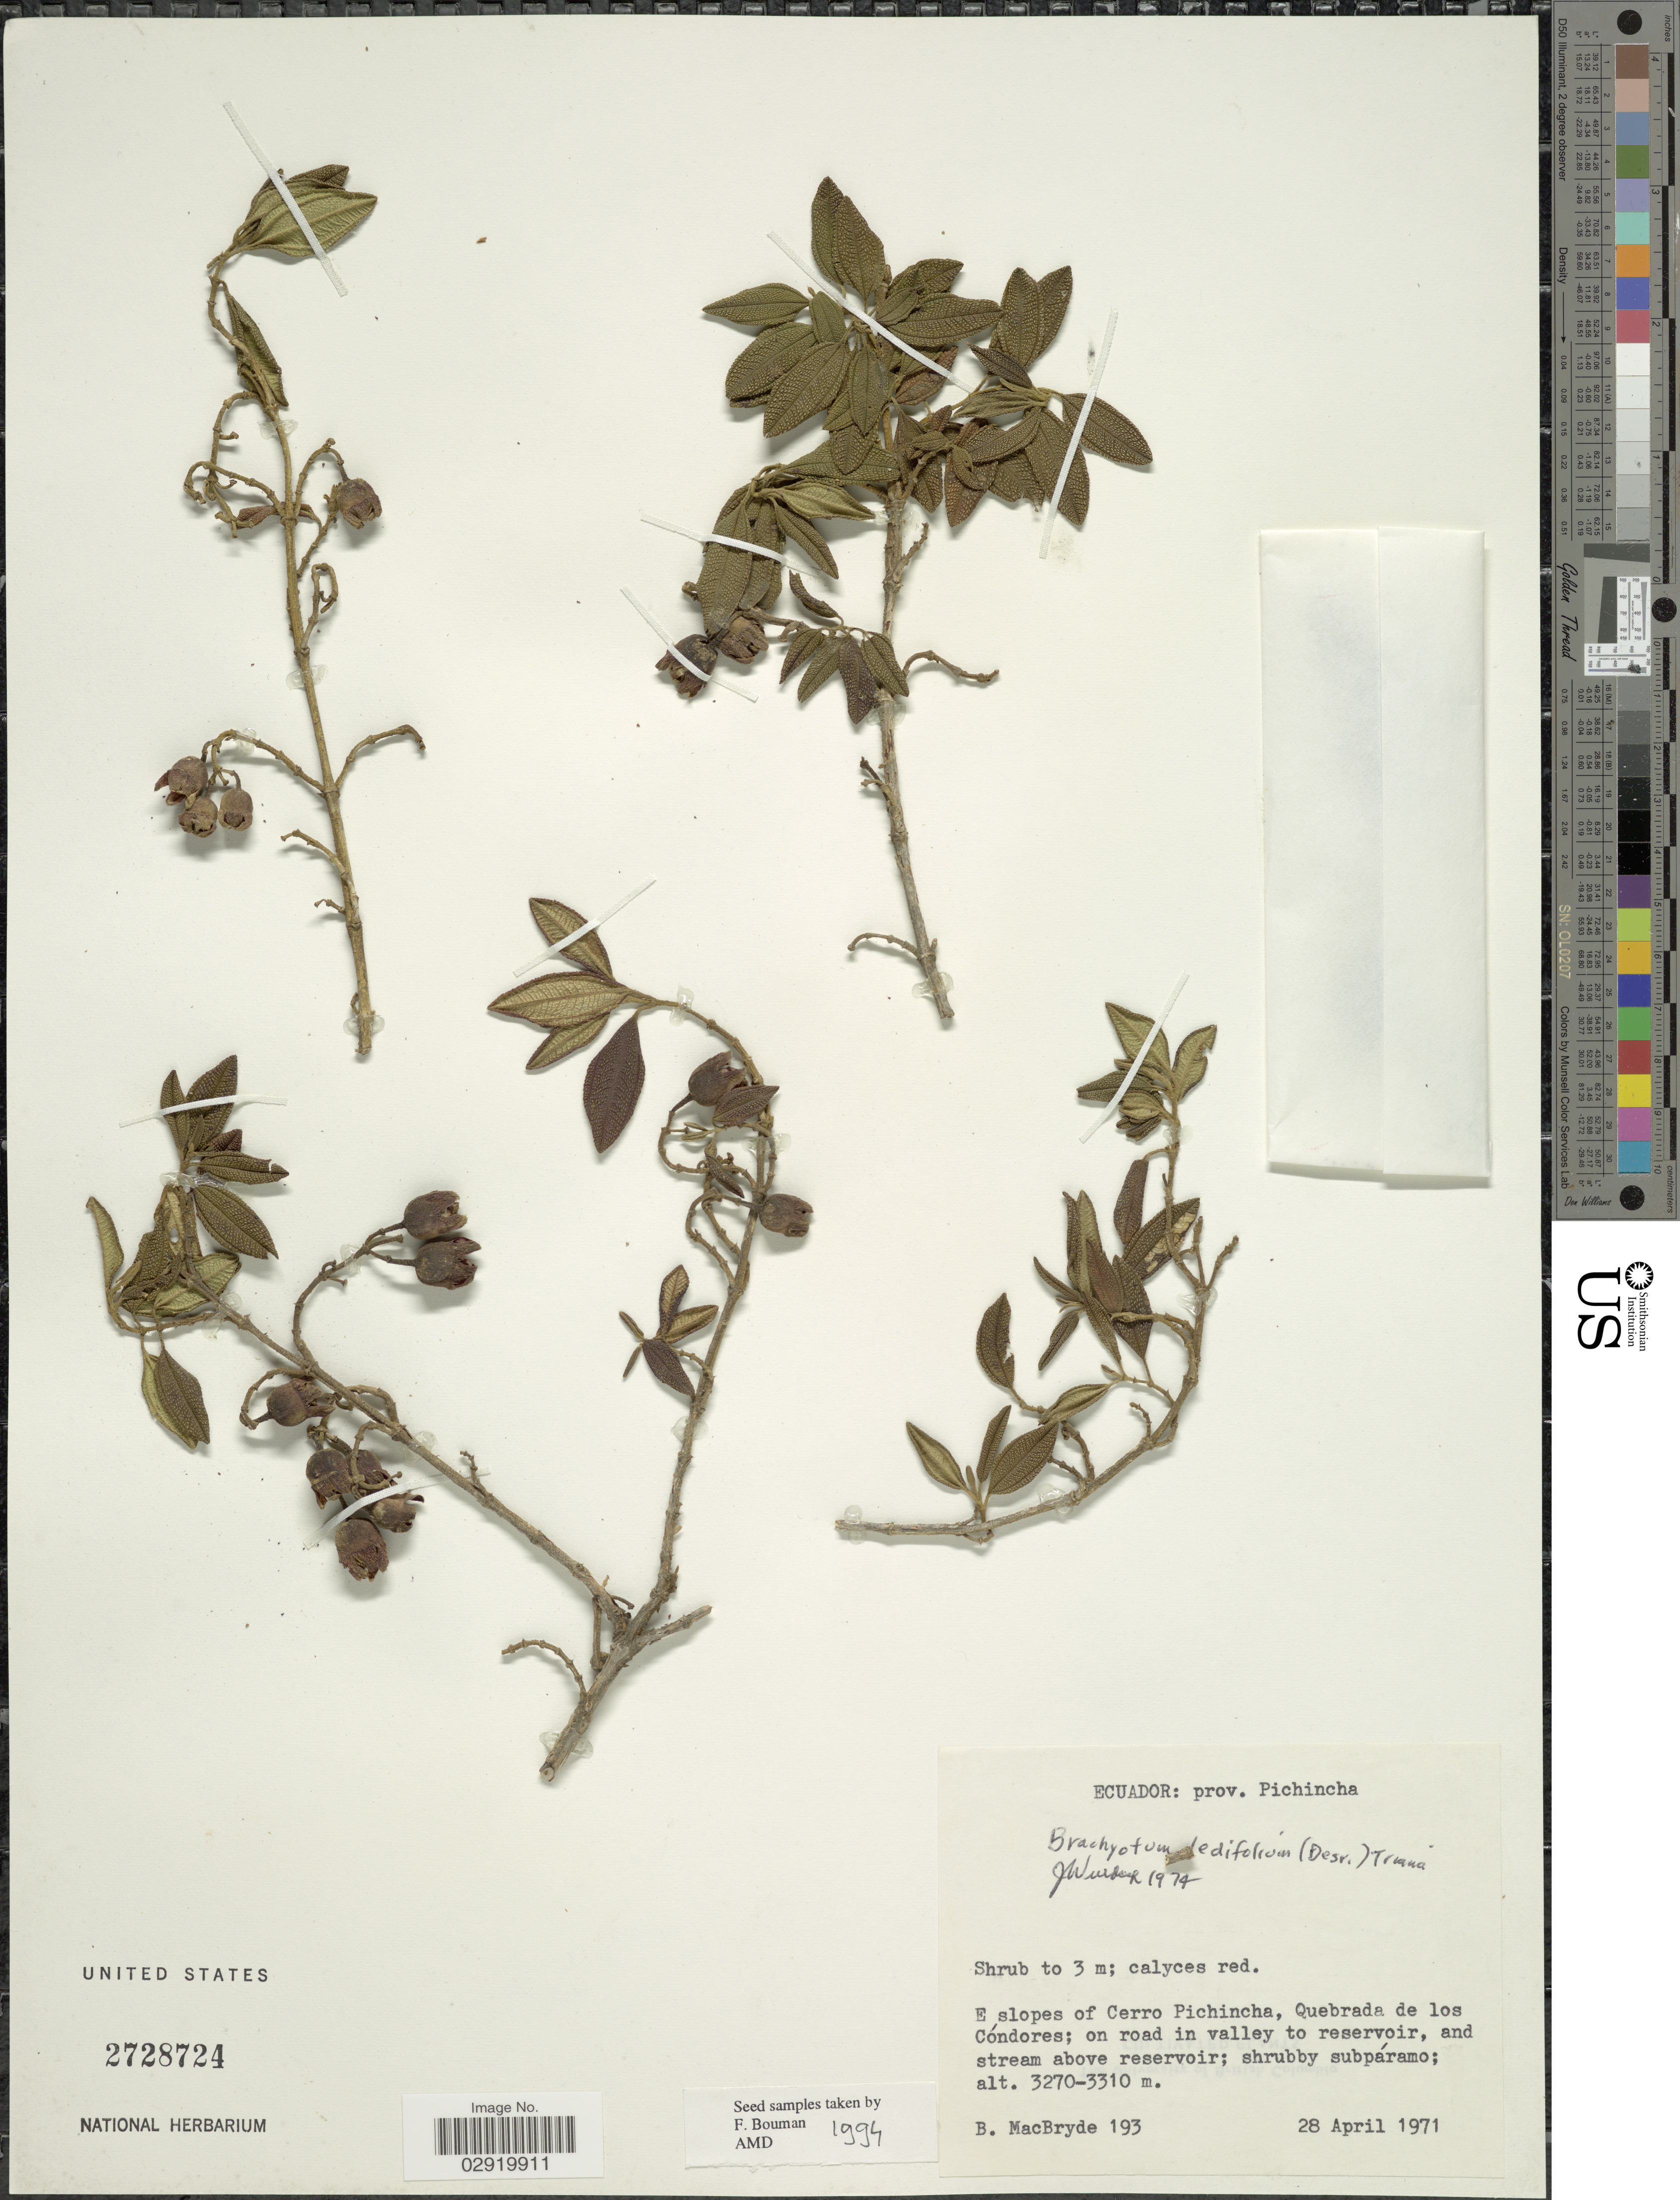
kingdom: Plantae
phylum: Tracheophyta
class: Magnoliopsida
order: Myrtales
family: Melastomataceae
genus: Brachyotum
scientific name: Brachyotum ledifolium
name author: (Desr.) Triana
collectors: B. MacBryde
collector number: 193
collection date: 1971-04-28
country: Ecuador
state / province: Pichincha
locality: E slopes of Cerro Pichincha, Quebrada de los cóndores; on road in valley to reservoir, and stream above reservoir.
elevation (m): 3270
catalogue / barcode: US 2728724